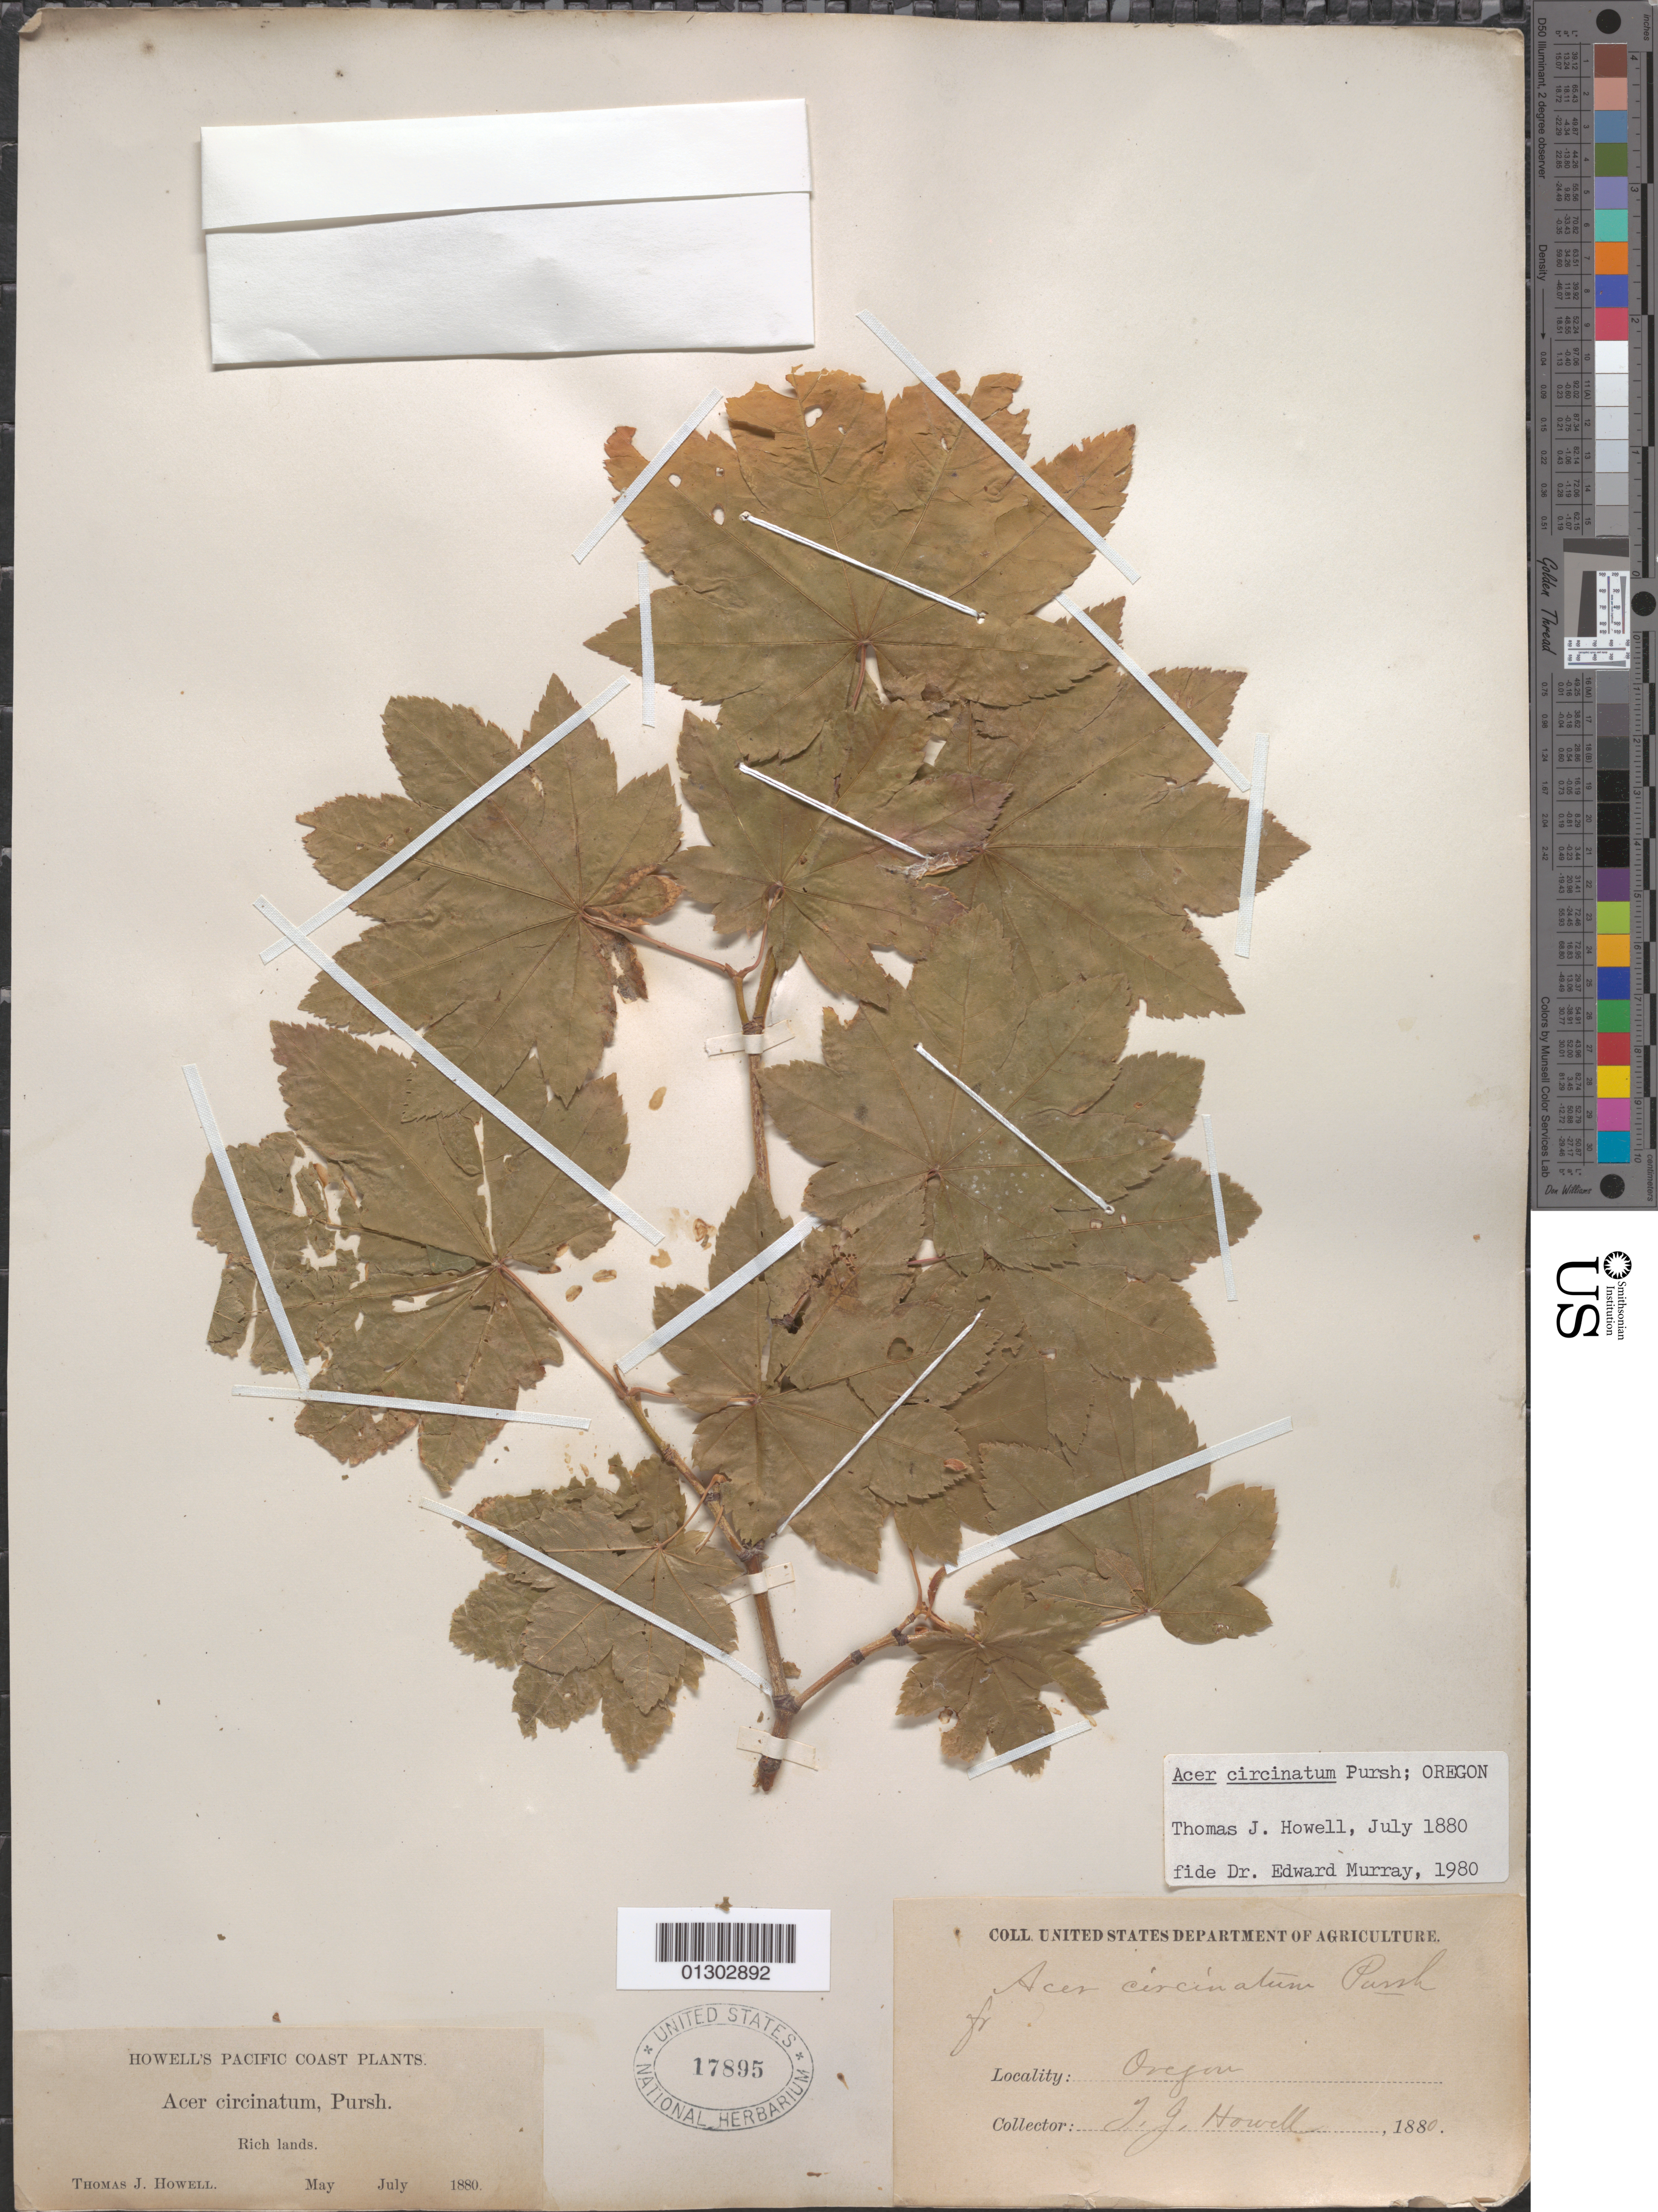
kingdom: Plantae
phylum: Tracheophyta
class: Magnoliopsida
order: Sapindales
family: Sapindaceae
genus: Acer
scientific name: Acer circinatum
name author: Pursh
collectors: T. J. Howell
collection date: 1880-05/1880-07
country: United States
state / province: Oregon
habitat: Rich lands.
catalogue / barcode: US 17895